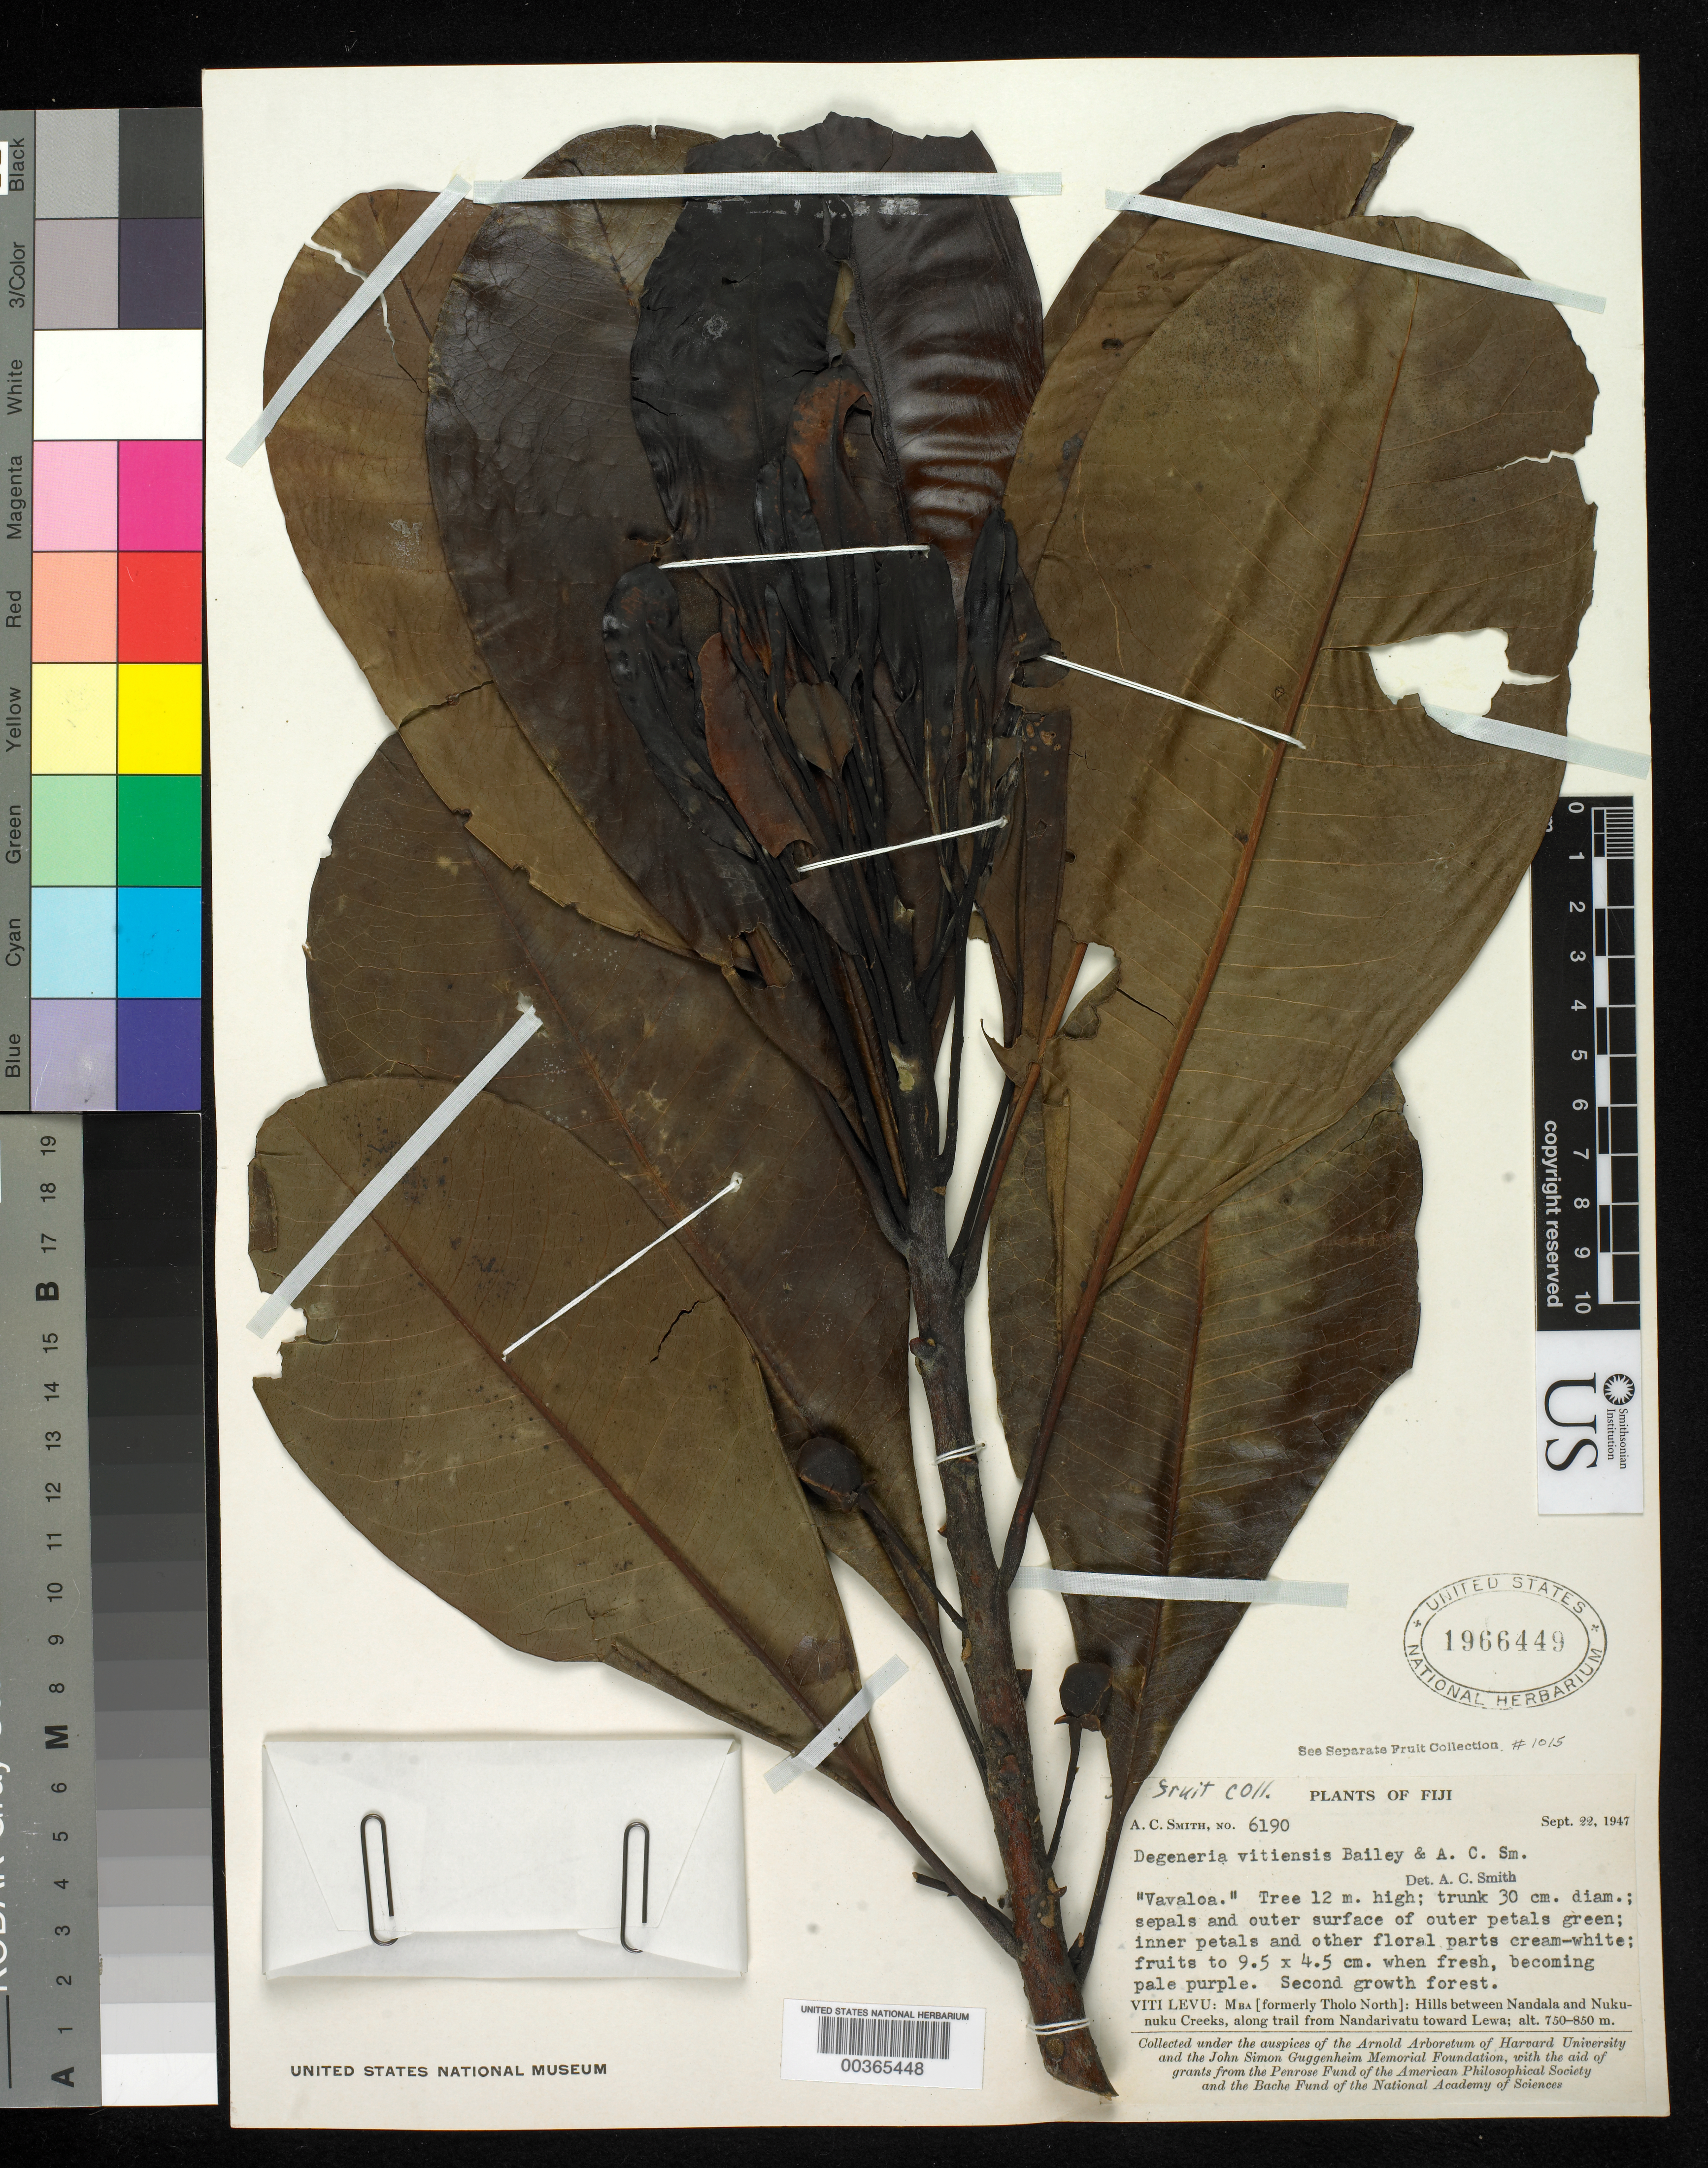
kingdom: Plantae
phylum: Tracheophyta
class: Magnoliopsida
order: Magnoliales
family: Degeneriaceae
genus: Degeneria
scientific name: Degeneria vitiensis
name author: L.W. Bailey & A.C. Sm.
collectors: A. C. Smith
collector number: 6190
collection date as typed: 22 Sep 1947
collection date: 1947-09-22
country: Fiji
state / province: Western Division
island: Viti Levu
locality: Mba Prov., between Nandala and Nukunuku creeks, trail from Nandarivatu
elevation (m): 750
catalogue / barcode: US 1966449